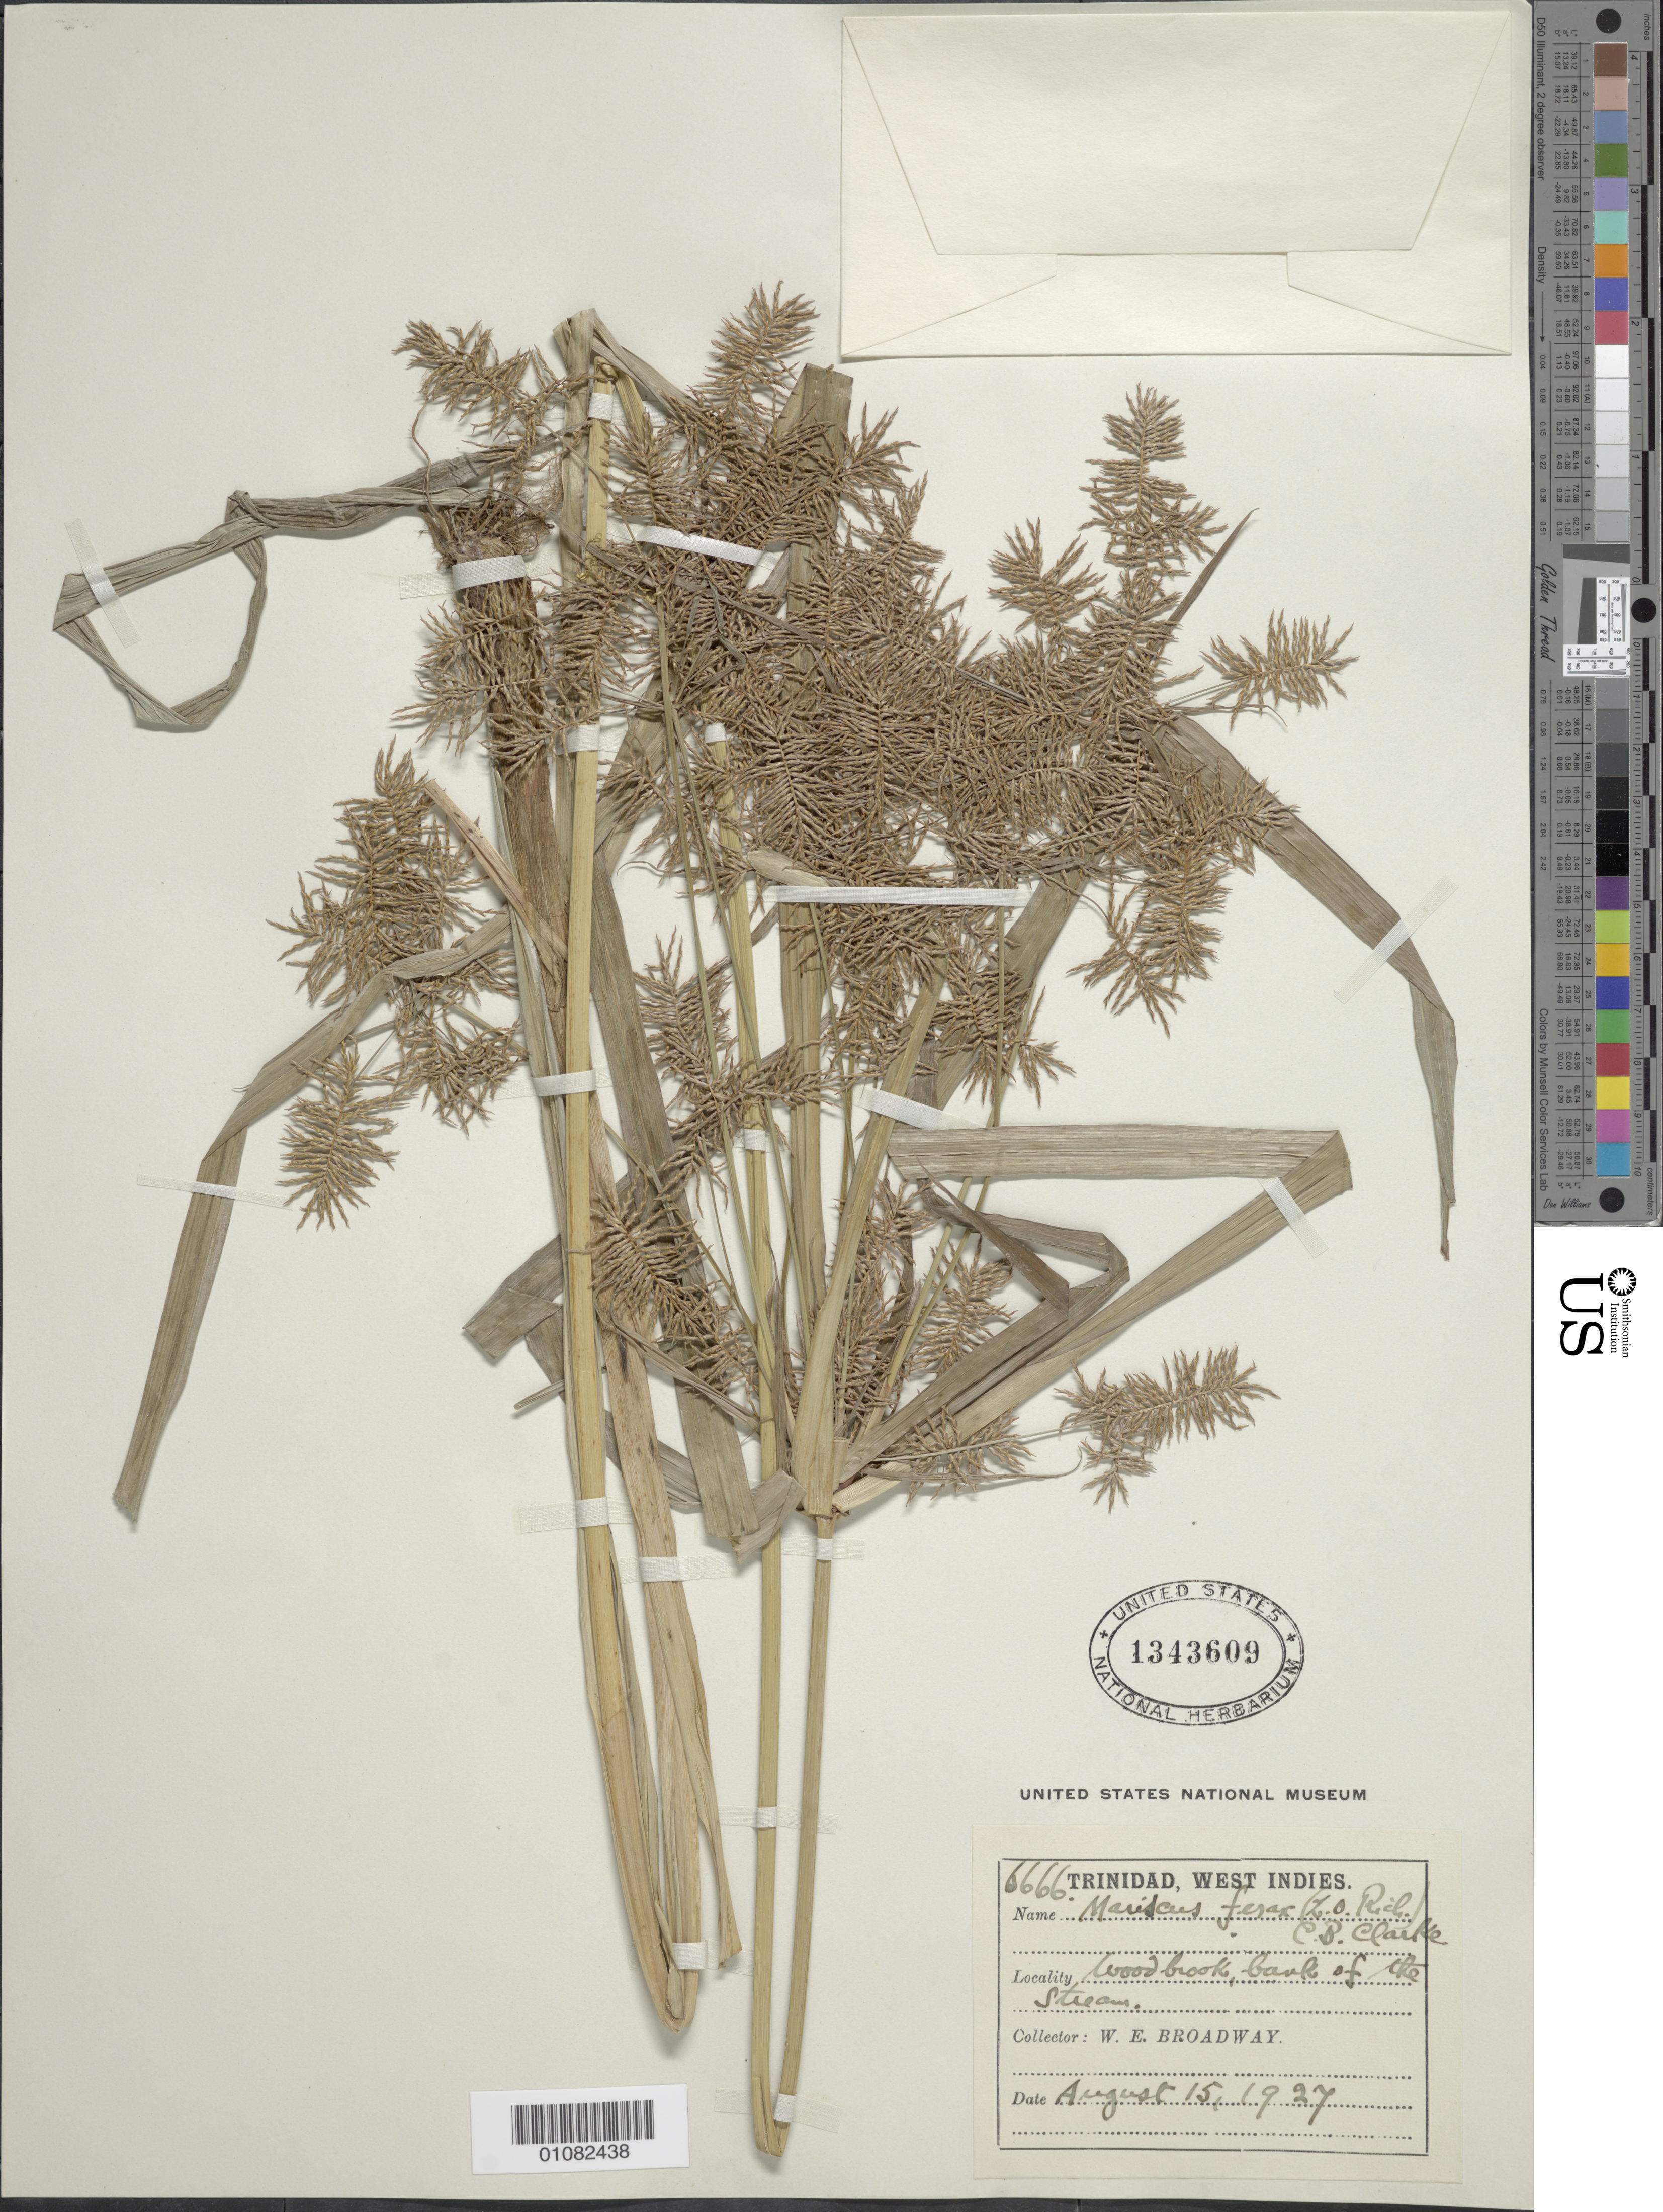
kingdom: Plantae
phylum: Tracheophyta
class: Liliopsida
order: Poales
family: Cyperaceae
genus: Cyperus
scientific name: Cyperus odoratus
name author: L.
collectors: W. E. Broadway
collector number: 6666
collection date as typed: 15 Aug 1927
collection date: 1927-08-15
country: Trinidad and Tobago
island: Trinidad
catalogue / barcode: US 1343609